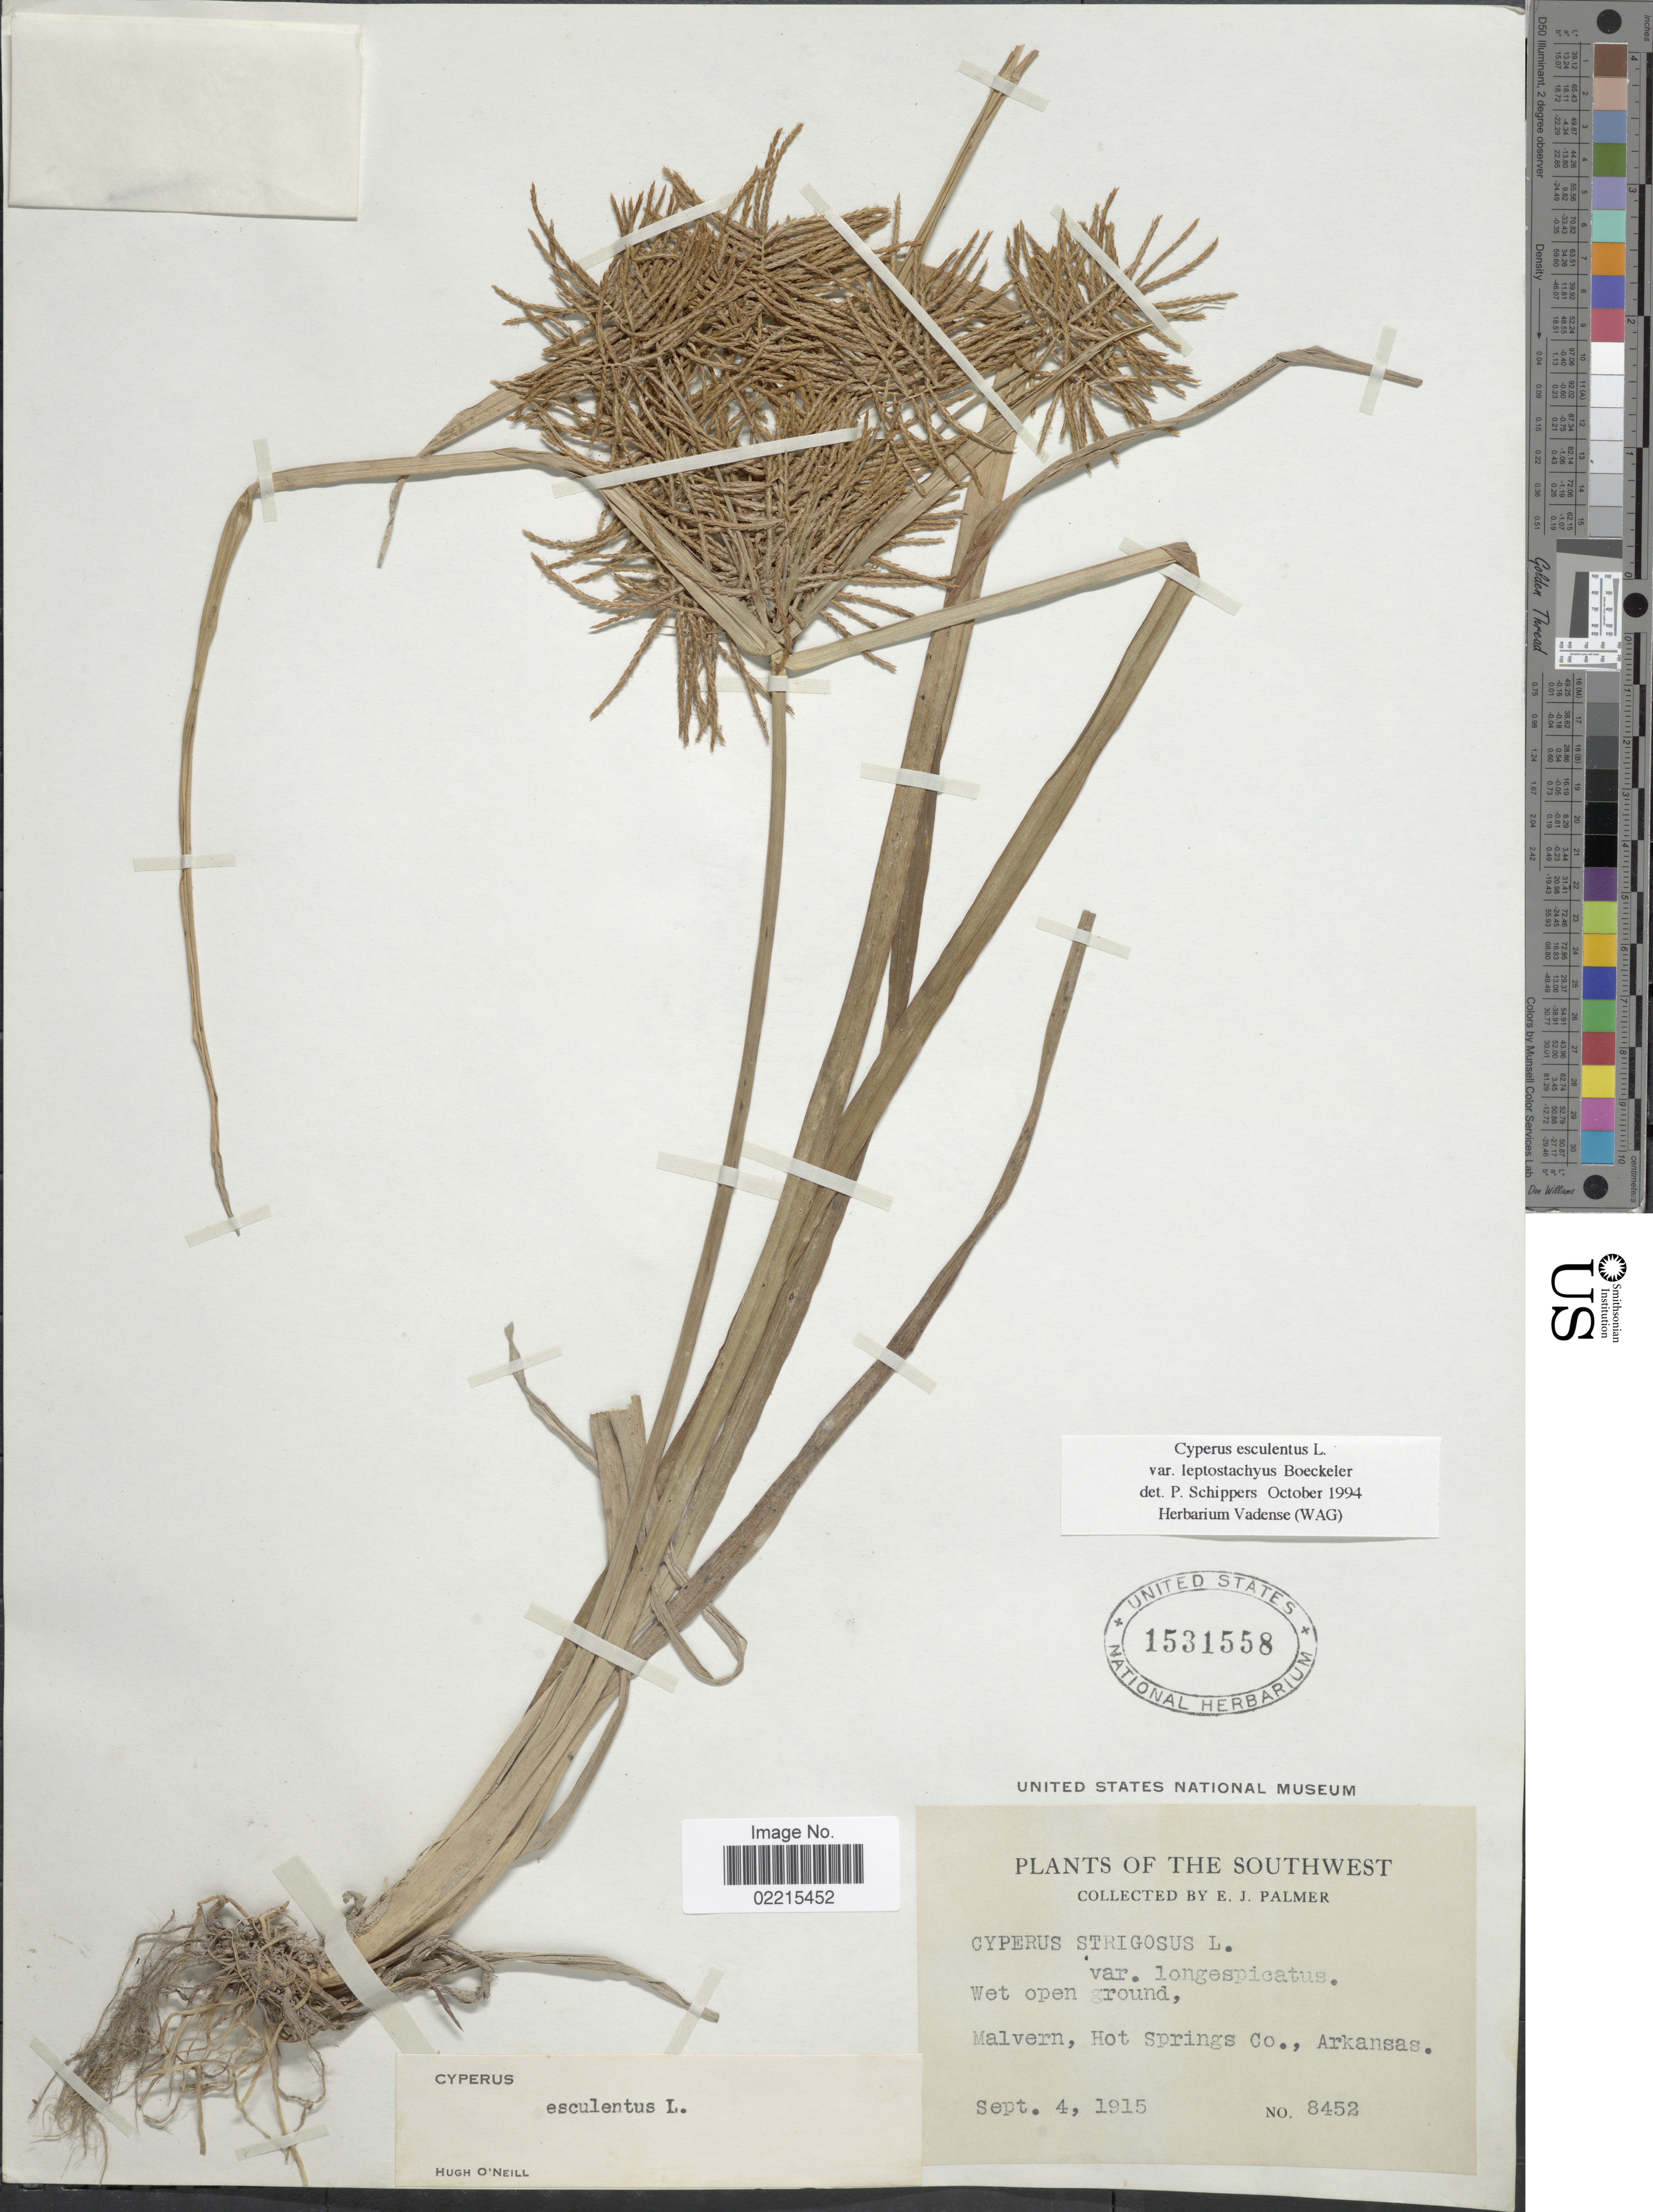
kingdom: Plantae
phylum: Tracheophyta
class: Liliopsida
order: Poales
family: Cyperaceae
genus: Cyperus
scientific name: Cyperus esculentus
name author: L.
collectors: E. J. Palmer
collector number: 8452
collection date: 1915-09-04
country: United States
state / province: Arkansas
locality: The Southwest, Wet open ground, Malvern, Hot Springs Co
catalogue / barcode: US 1531558